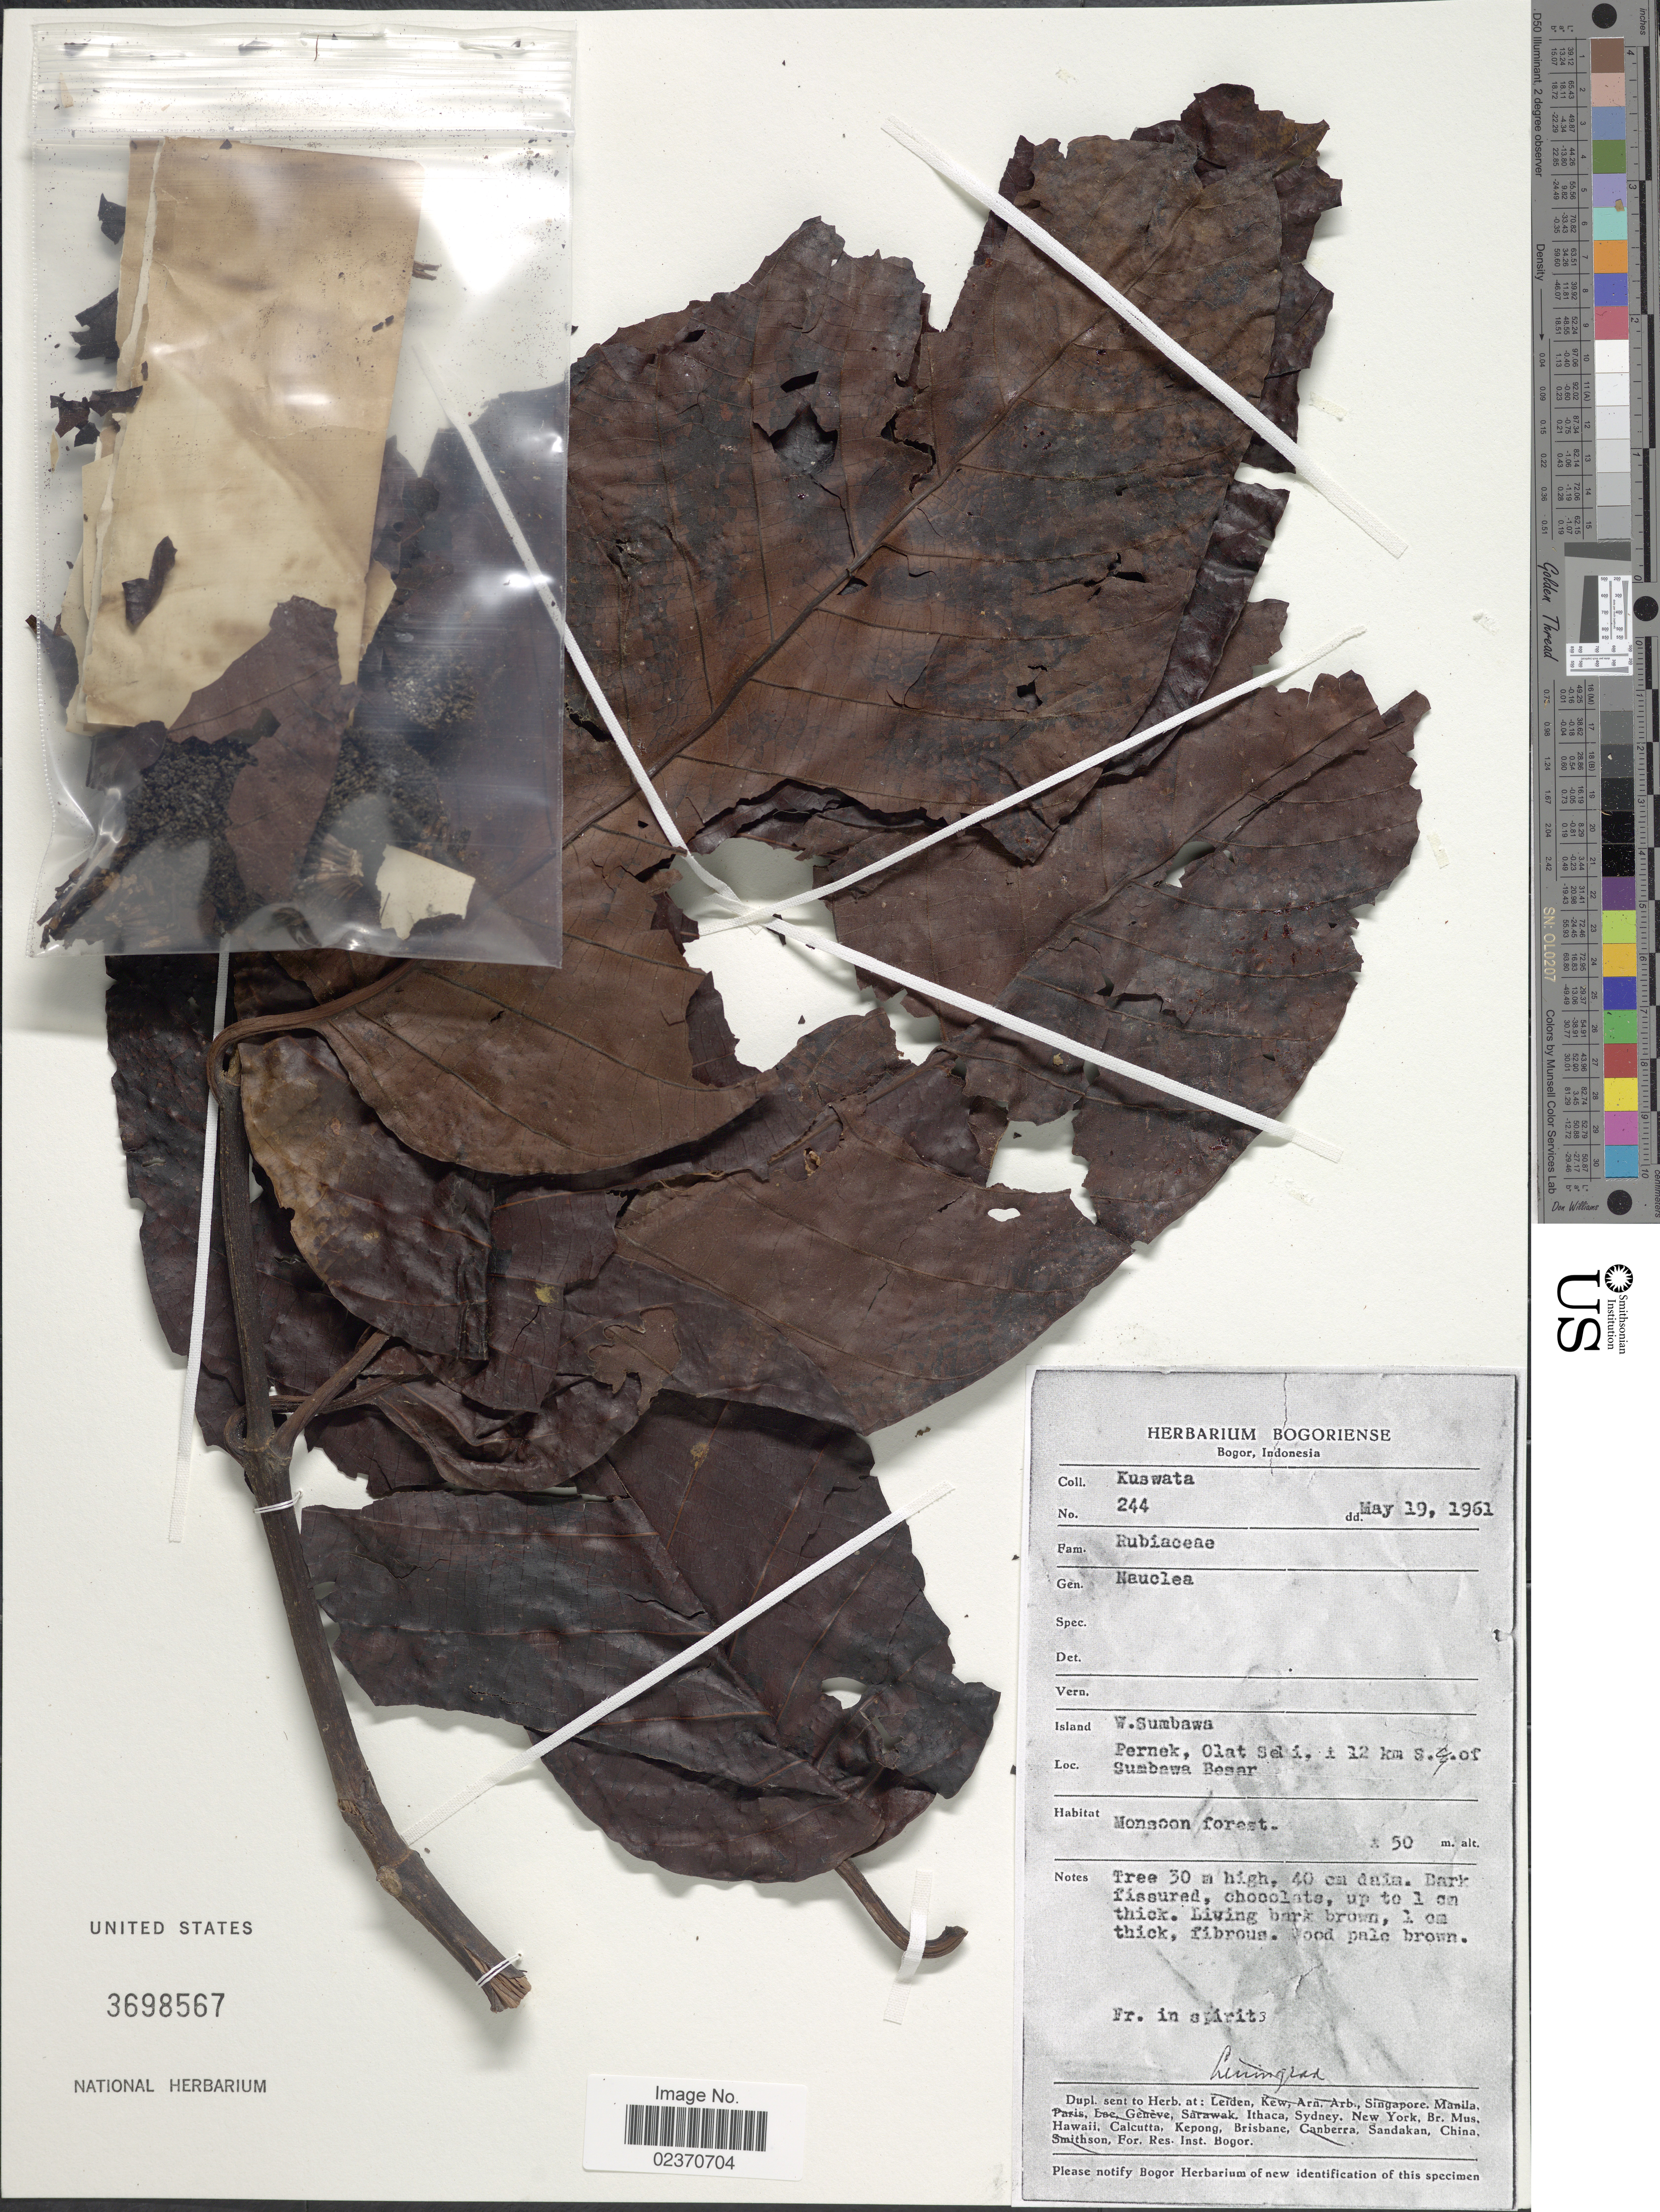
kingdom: Plantae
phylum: Tracheophyta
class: Magnoliopsida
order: Gentianales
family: Rubiaceae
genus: Nauclea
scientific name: Nauclea sp.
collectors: -. Kuswata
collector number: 244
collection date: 1961-05-19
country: Indonesia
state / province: Nusa Tenggara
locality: Island W. Sumbawa, Pernek, Olat Seli, 12 km S. of Sumbawa Besar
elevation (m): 50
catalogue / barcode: US 3698567